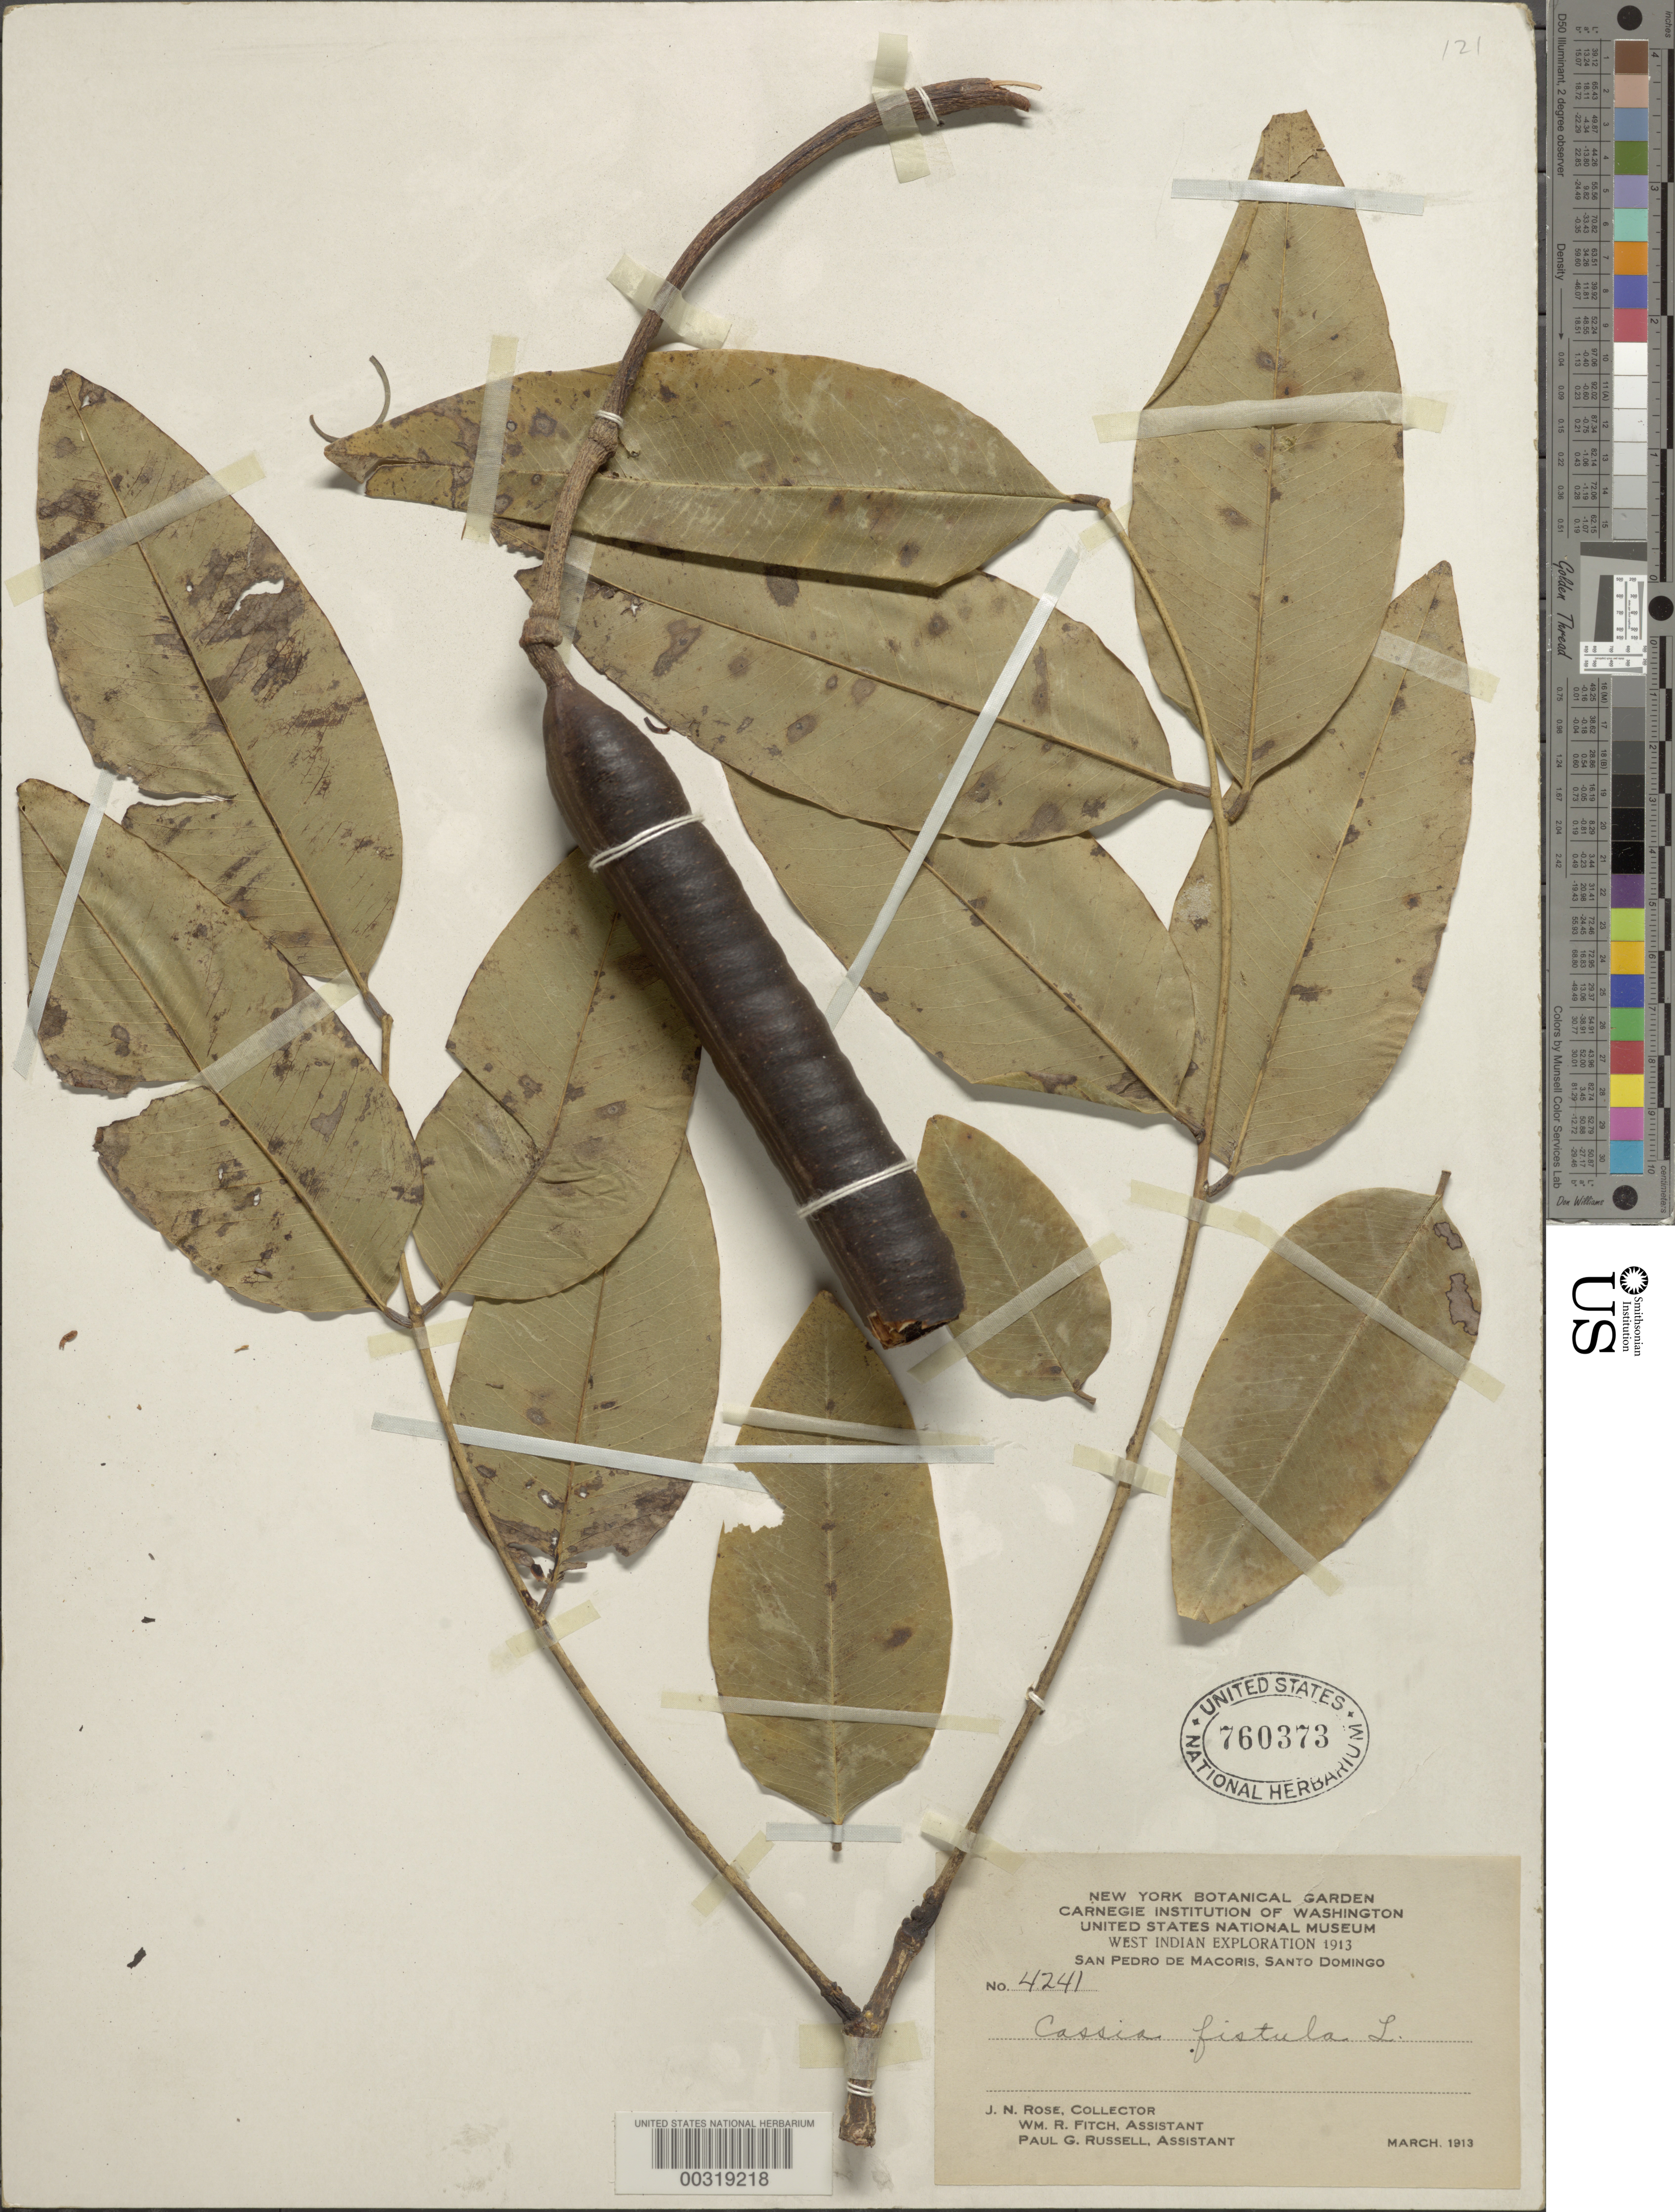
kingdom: Plantae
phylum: Tracheophyta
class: Magnoliopsida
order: Fabales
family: Fabaceae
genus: Cassia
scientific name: Cassia fistula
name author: L.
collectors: J. N. Rose, W. R. Fitch & P. G. Russell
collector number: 4241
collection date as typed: Mar 1913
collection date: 1913-03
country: Dominican Republic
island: Hispaniola Island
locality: San pedro de macoris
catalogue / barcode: US 760373